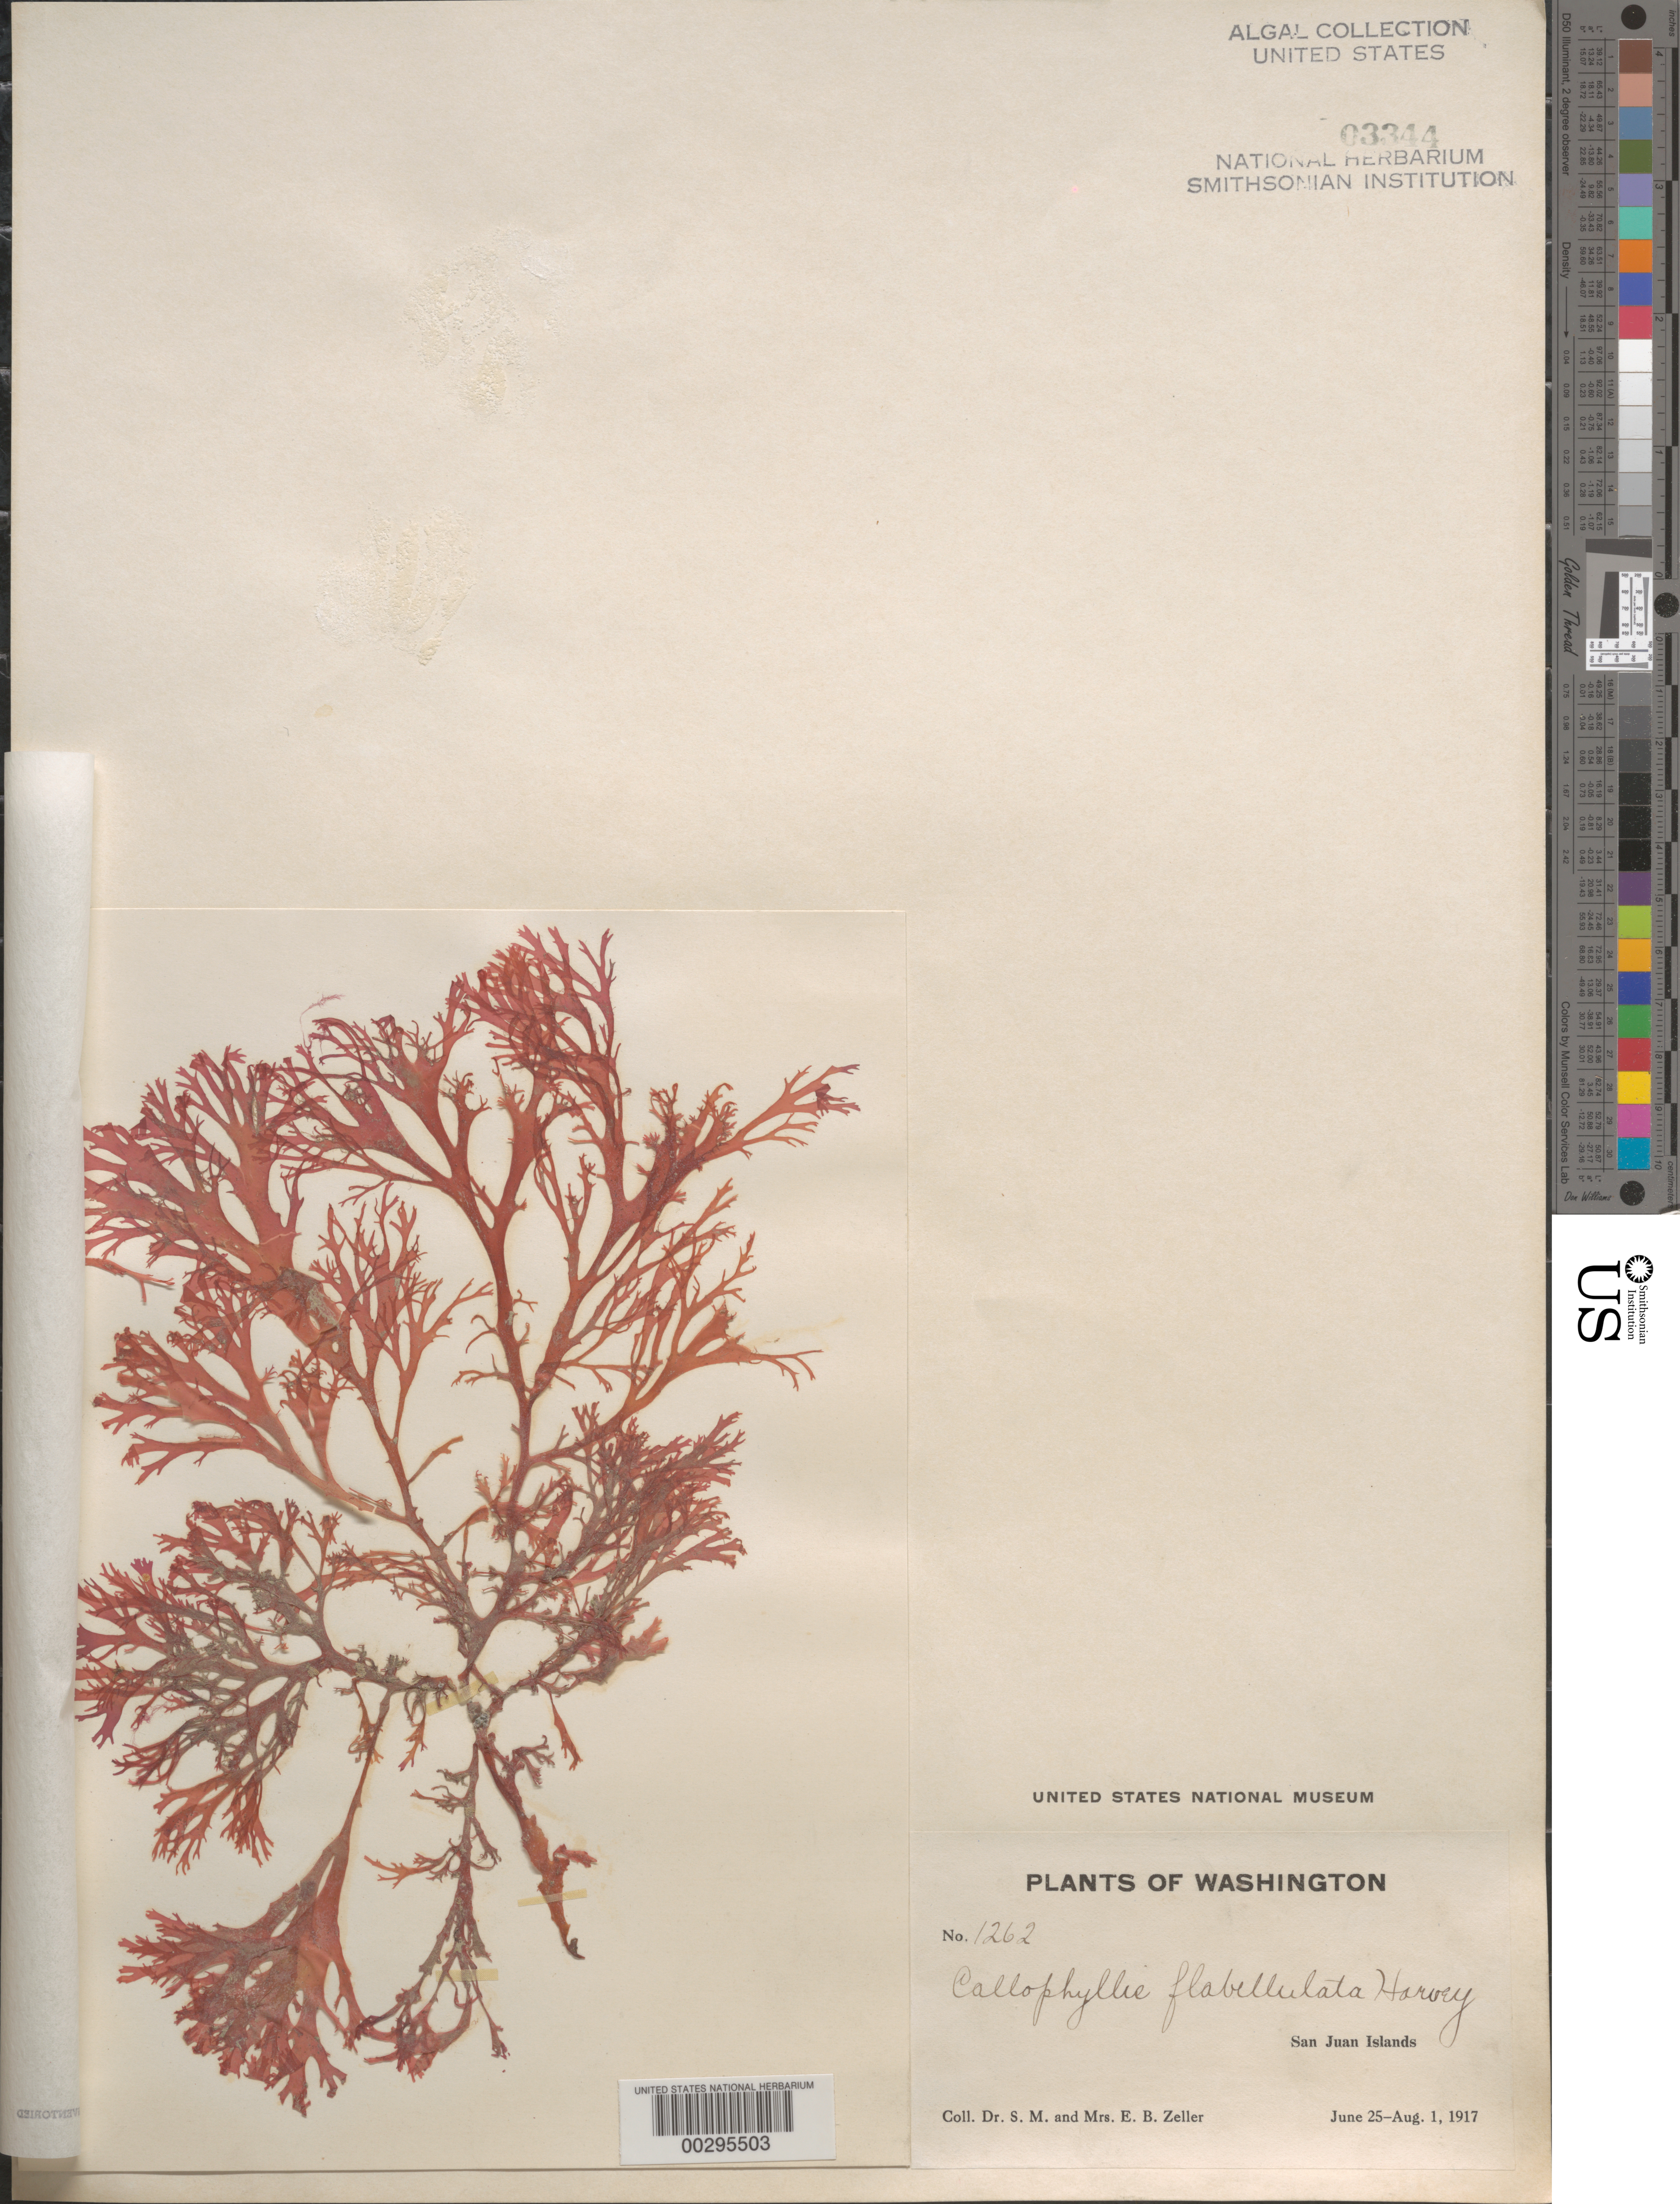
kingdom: Plantae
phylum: Rhodophyta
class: Florideophyceae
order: Gigartinales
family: Kallymeniaceae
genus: Callophyllis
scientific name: Callophyllis flabellulata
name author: Harv.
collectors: S. Zeller & E. Zeller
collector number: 1262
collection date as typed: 25 Jun 1917 to 01 Aug 1917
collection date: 1917-06-25/1917-08-01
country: United States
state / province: Washington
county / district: San Juan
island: San Juan Islands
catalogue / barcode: US 3344